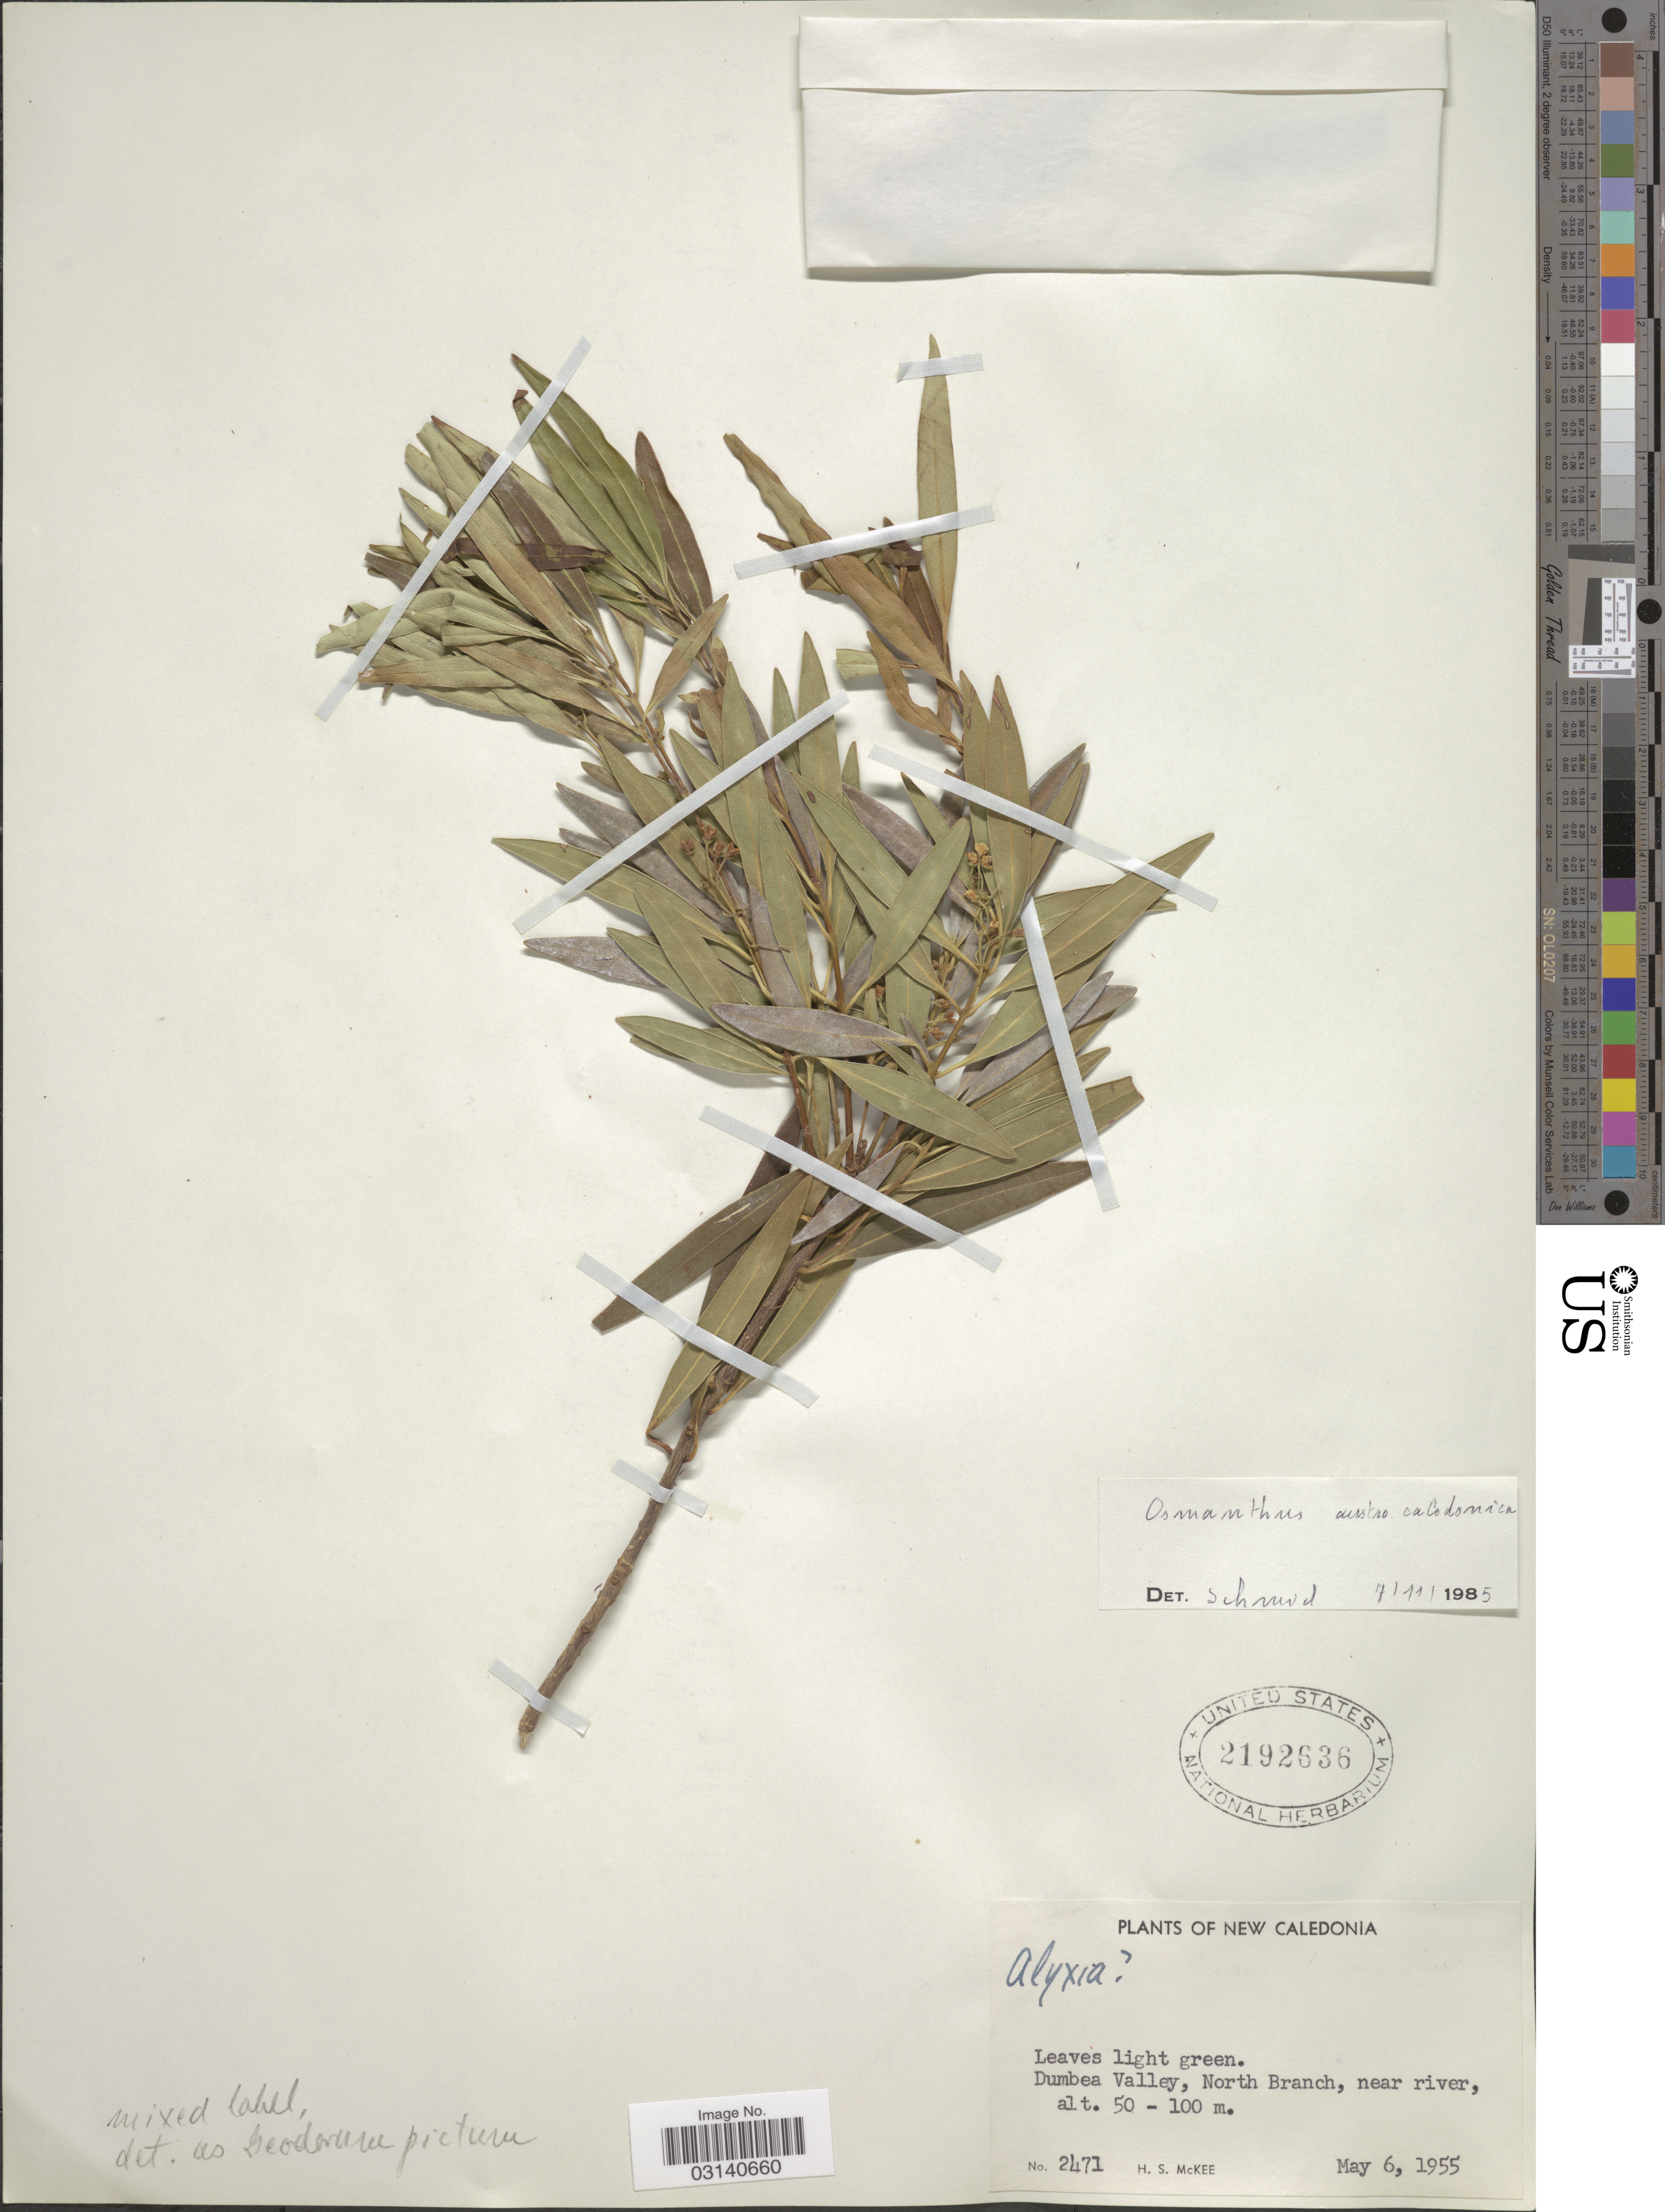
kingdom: Plantae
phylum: Tracheophyta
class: Magnoliopsida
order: Lamiales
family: Oleaceae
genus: Notelaea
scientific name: Notelaea austrocaledonica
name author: Vieill.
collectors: H. S. McKee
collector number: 2471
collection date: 1955-05-06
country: New Caledonia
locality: Dumbea Valley, North Branch, near river.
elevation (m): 50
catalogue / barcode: US 2192636